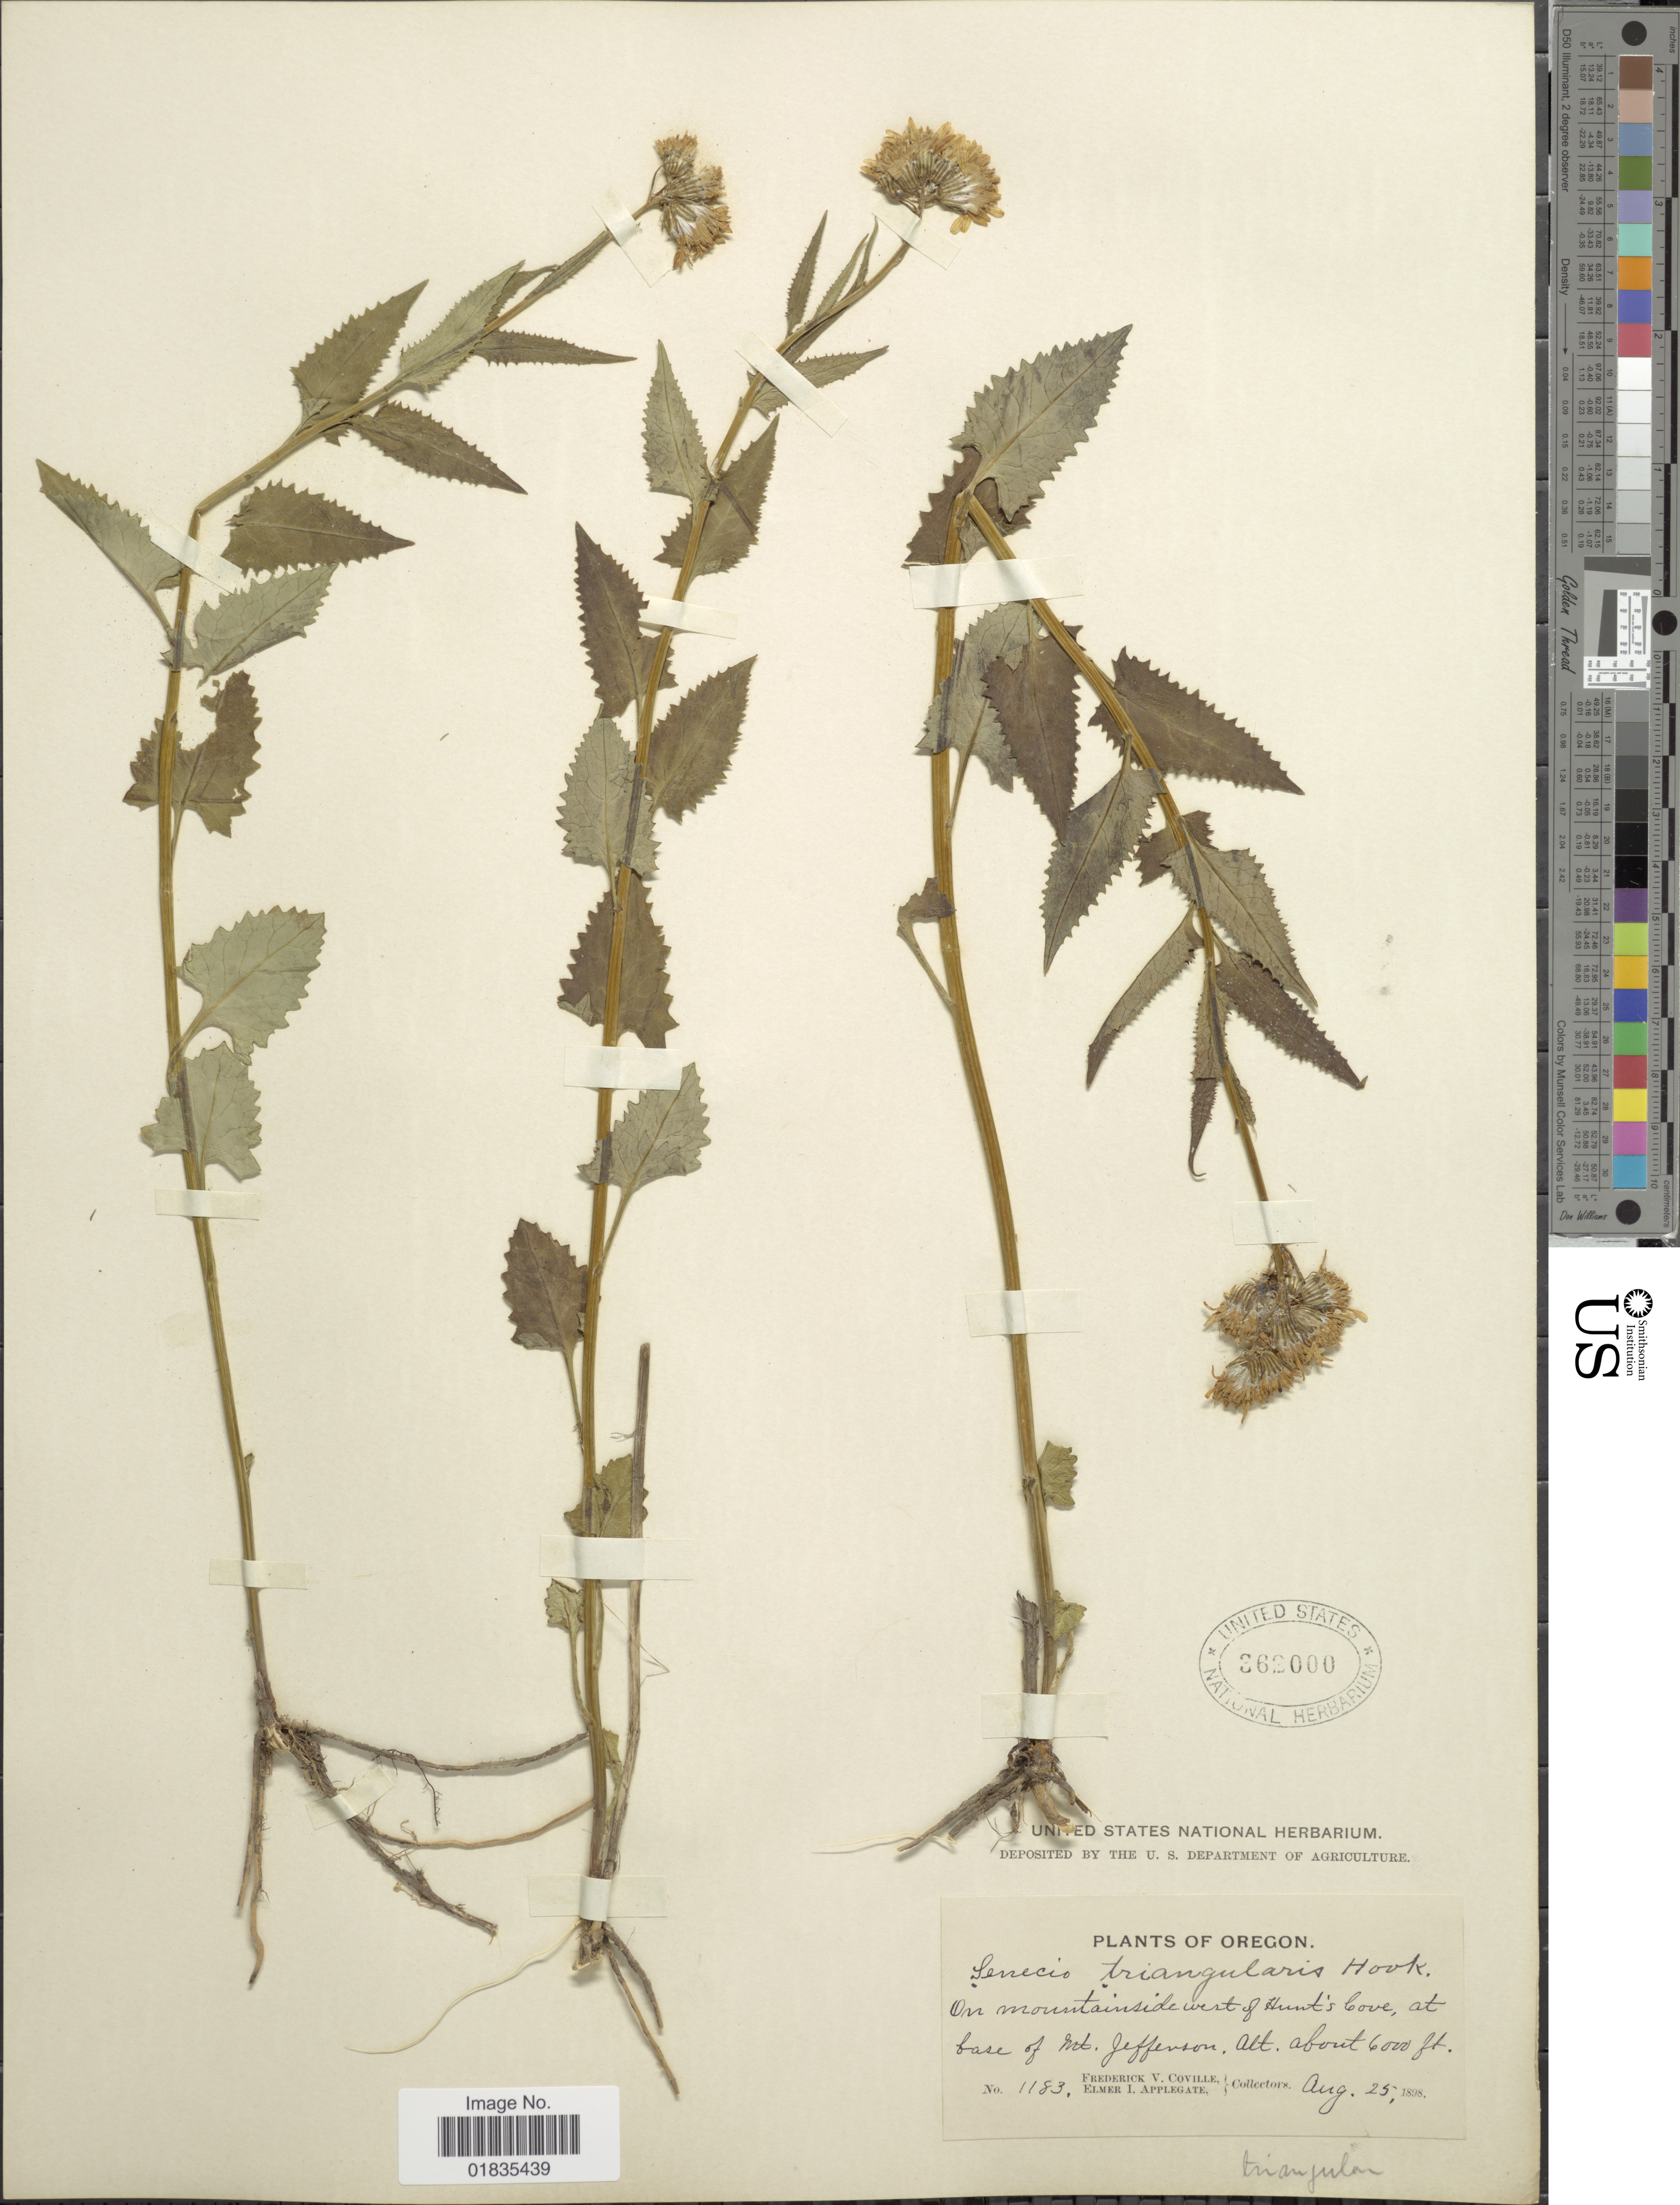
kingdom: Plantae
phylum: Tracheophyta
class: Magnoliopsida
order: Asterales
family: Asteraceae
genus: Senecio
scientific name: Senecio triangularis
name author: Hook.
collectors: F. V. Coville & E. I. Applegate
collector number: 1183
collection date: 1898-08-25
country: United States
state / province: Oregon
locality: On mountainside west of Hunt's Cove, at base of Mt. Jefferson.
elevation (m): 1829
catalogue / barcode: US 362000